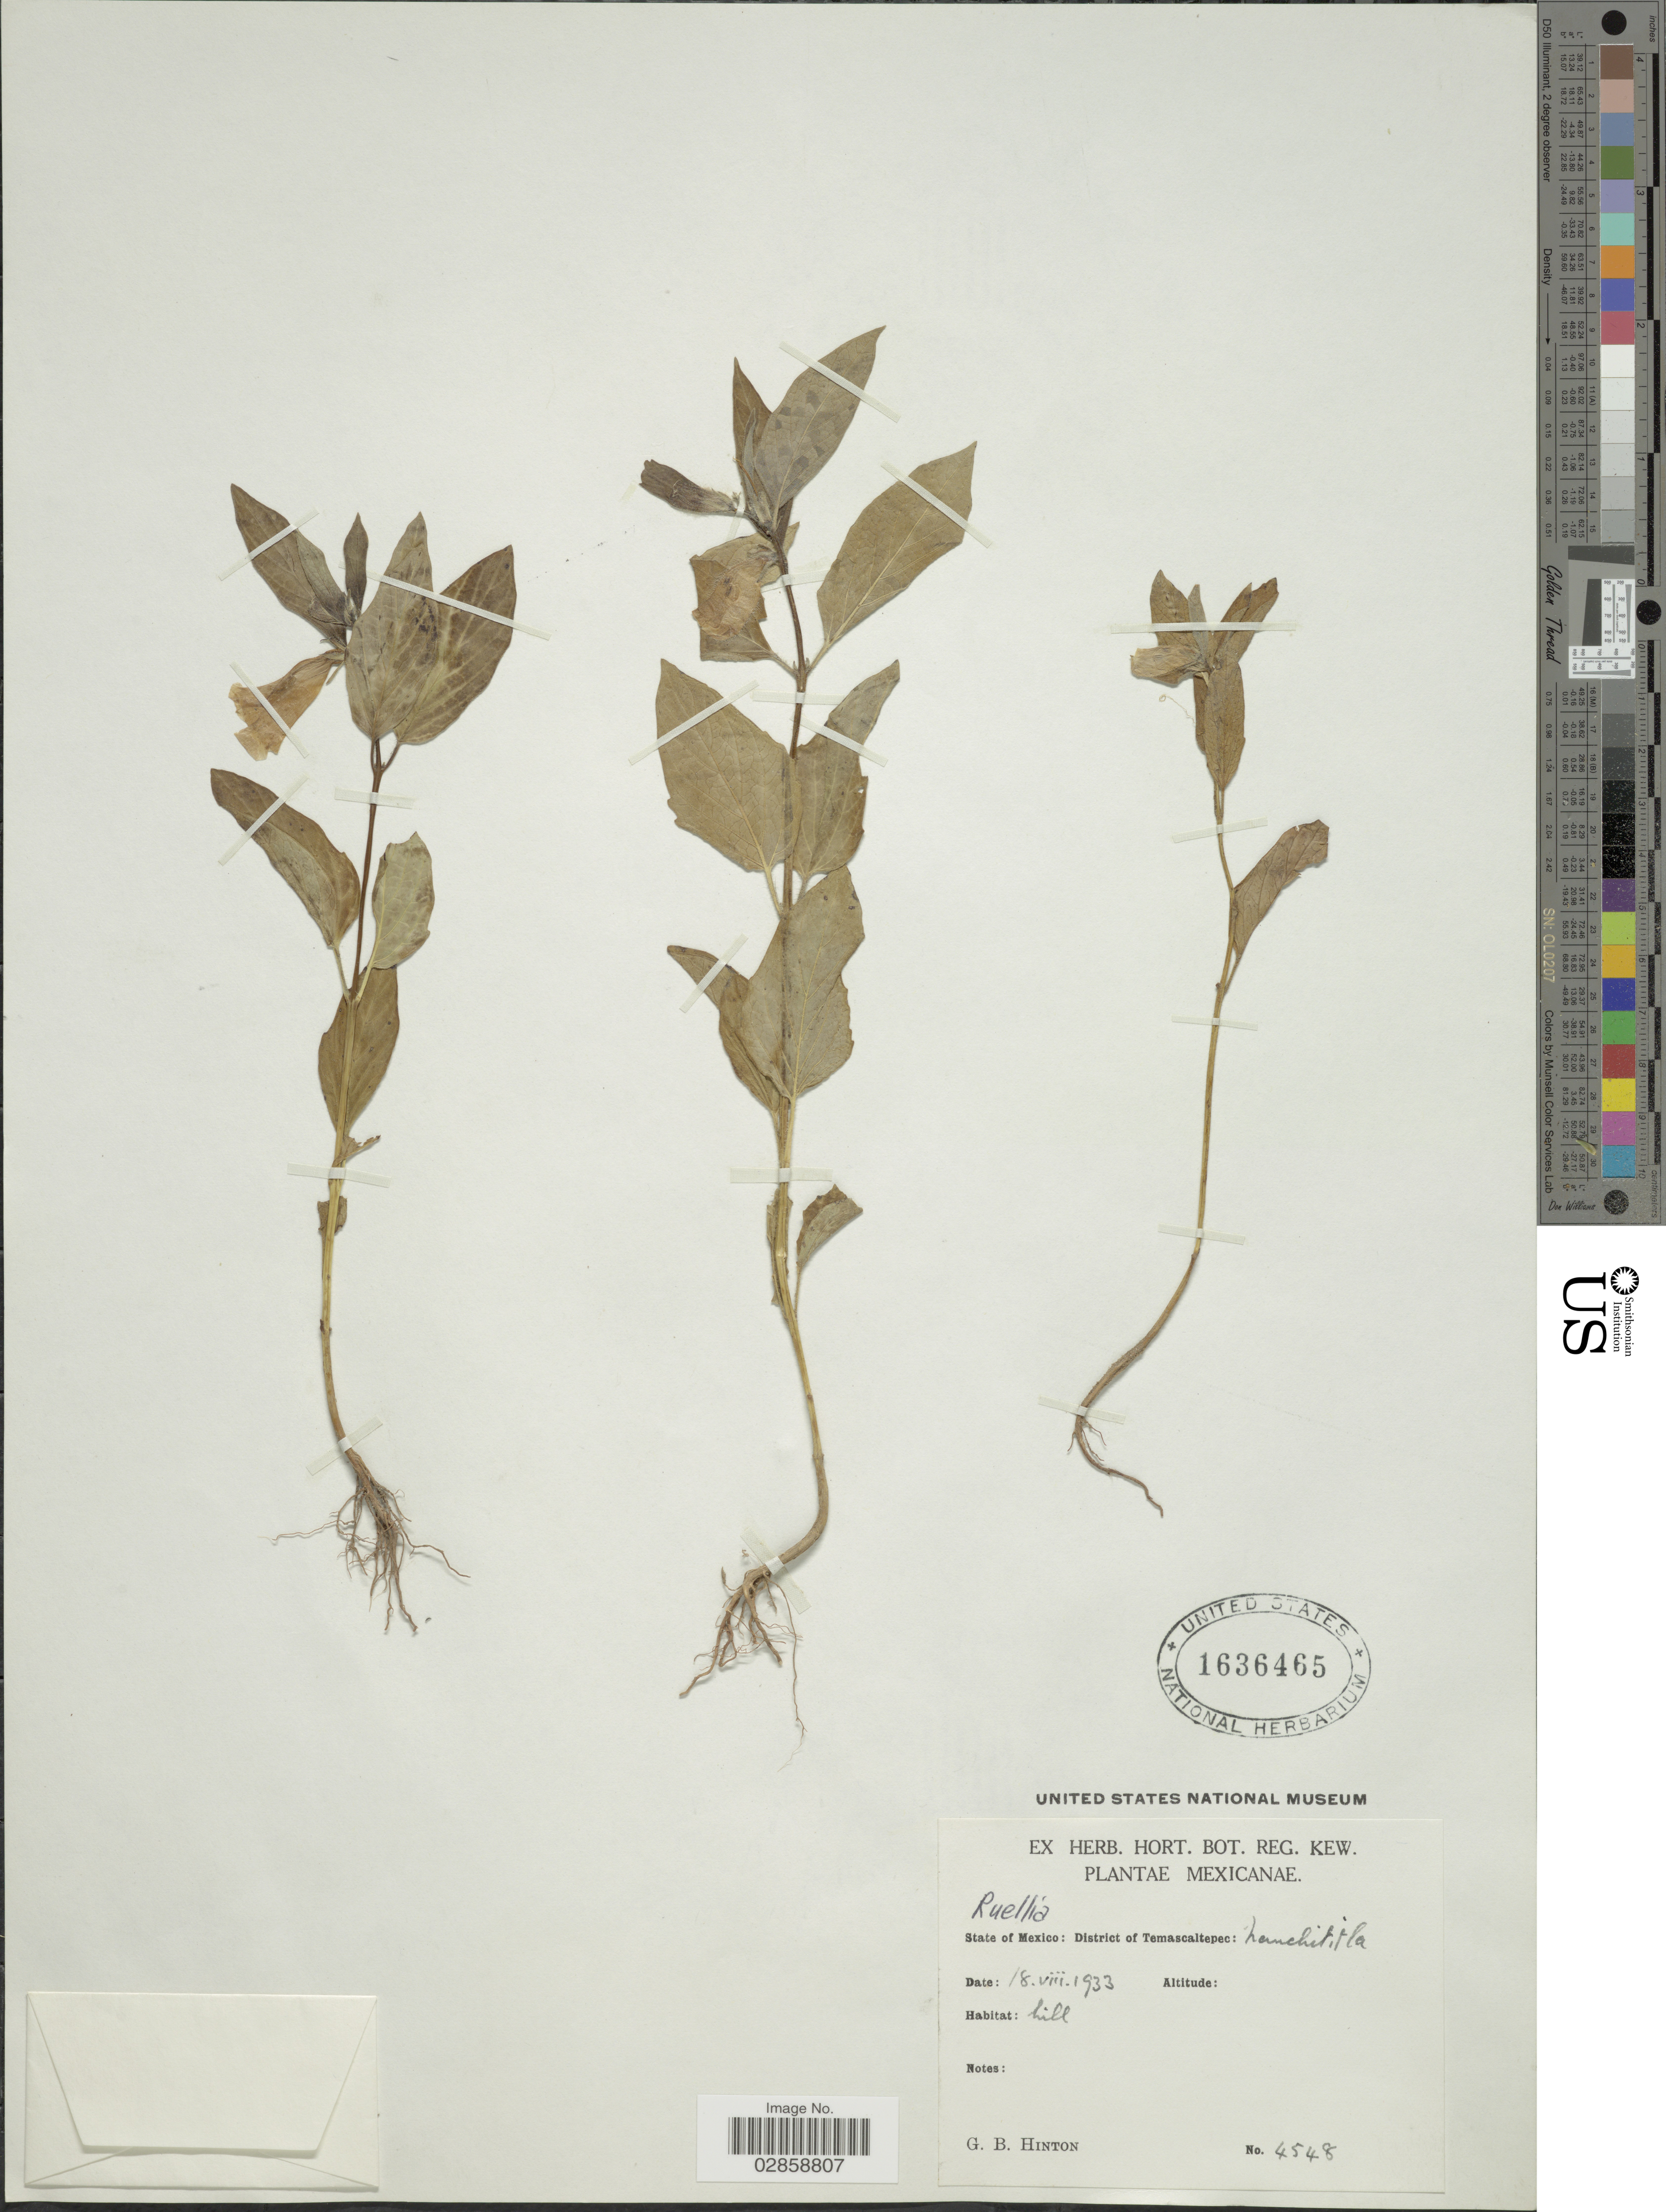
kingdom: Plantae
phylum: Tracheophyta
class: Magnoliopsida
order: Lamiales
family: Acanthaceae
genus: Ruellia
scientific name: Ruellia sp.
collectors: G. B. Hinton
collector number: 4548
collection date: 1933-08-18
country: Mexico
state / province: México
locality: District of Temascaltepec: Nanchititla.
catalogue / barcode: US 1636465